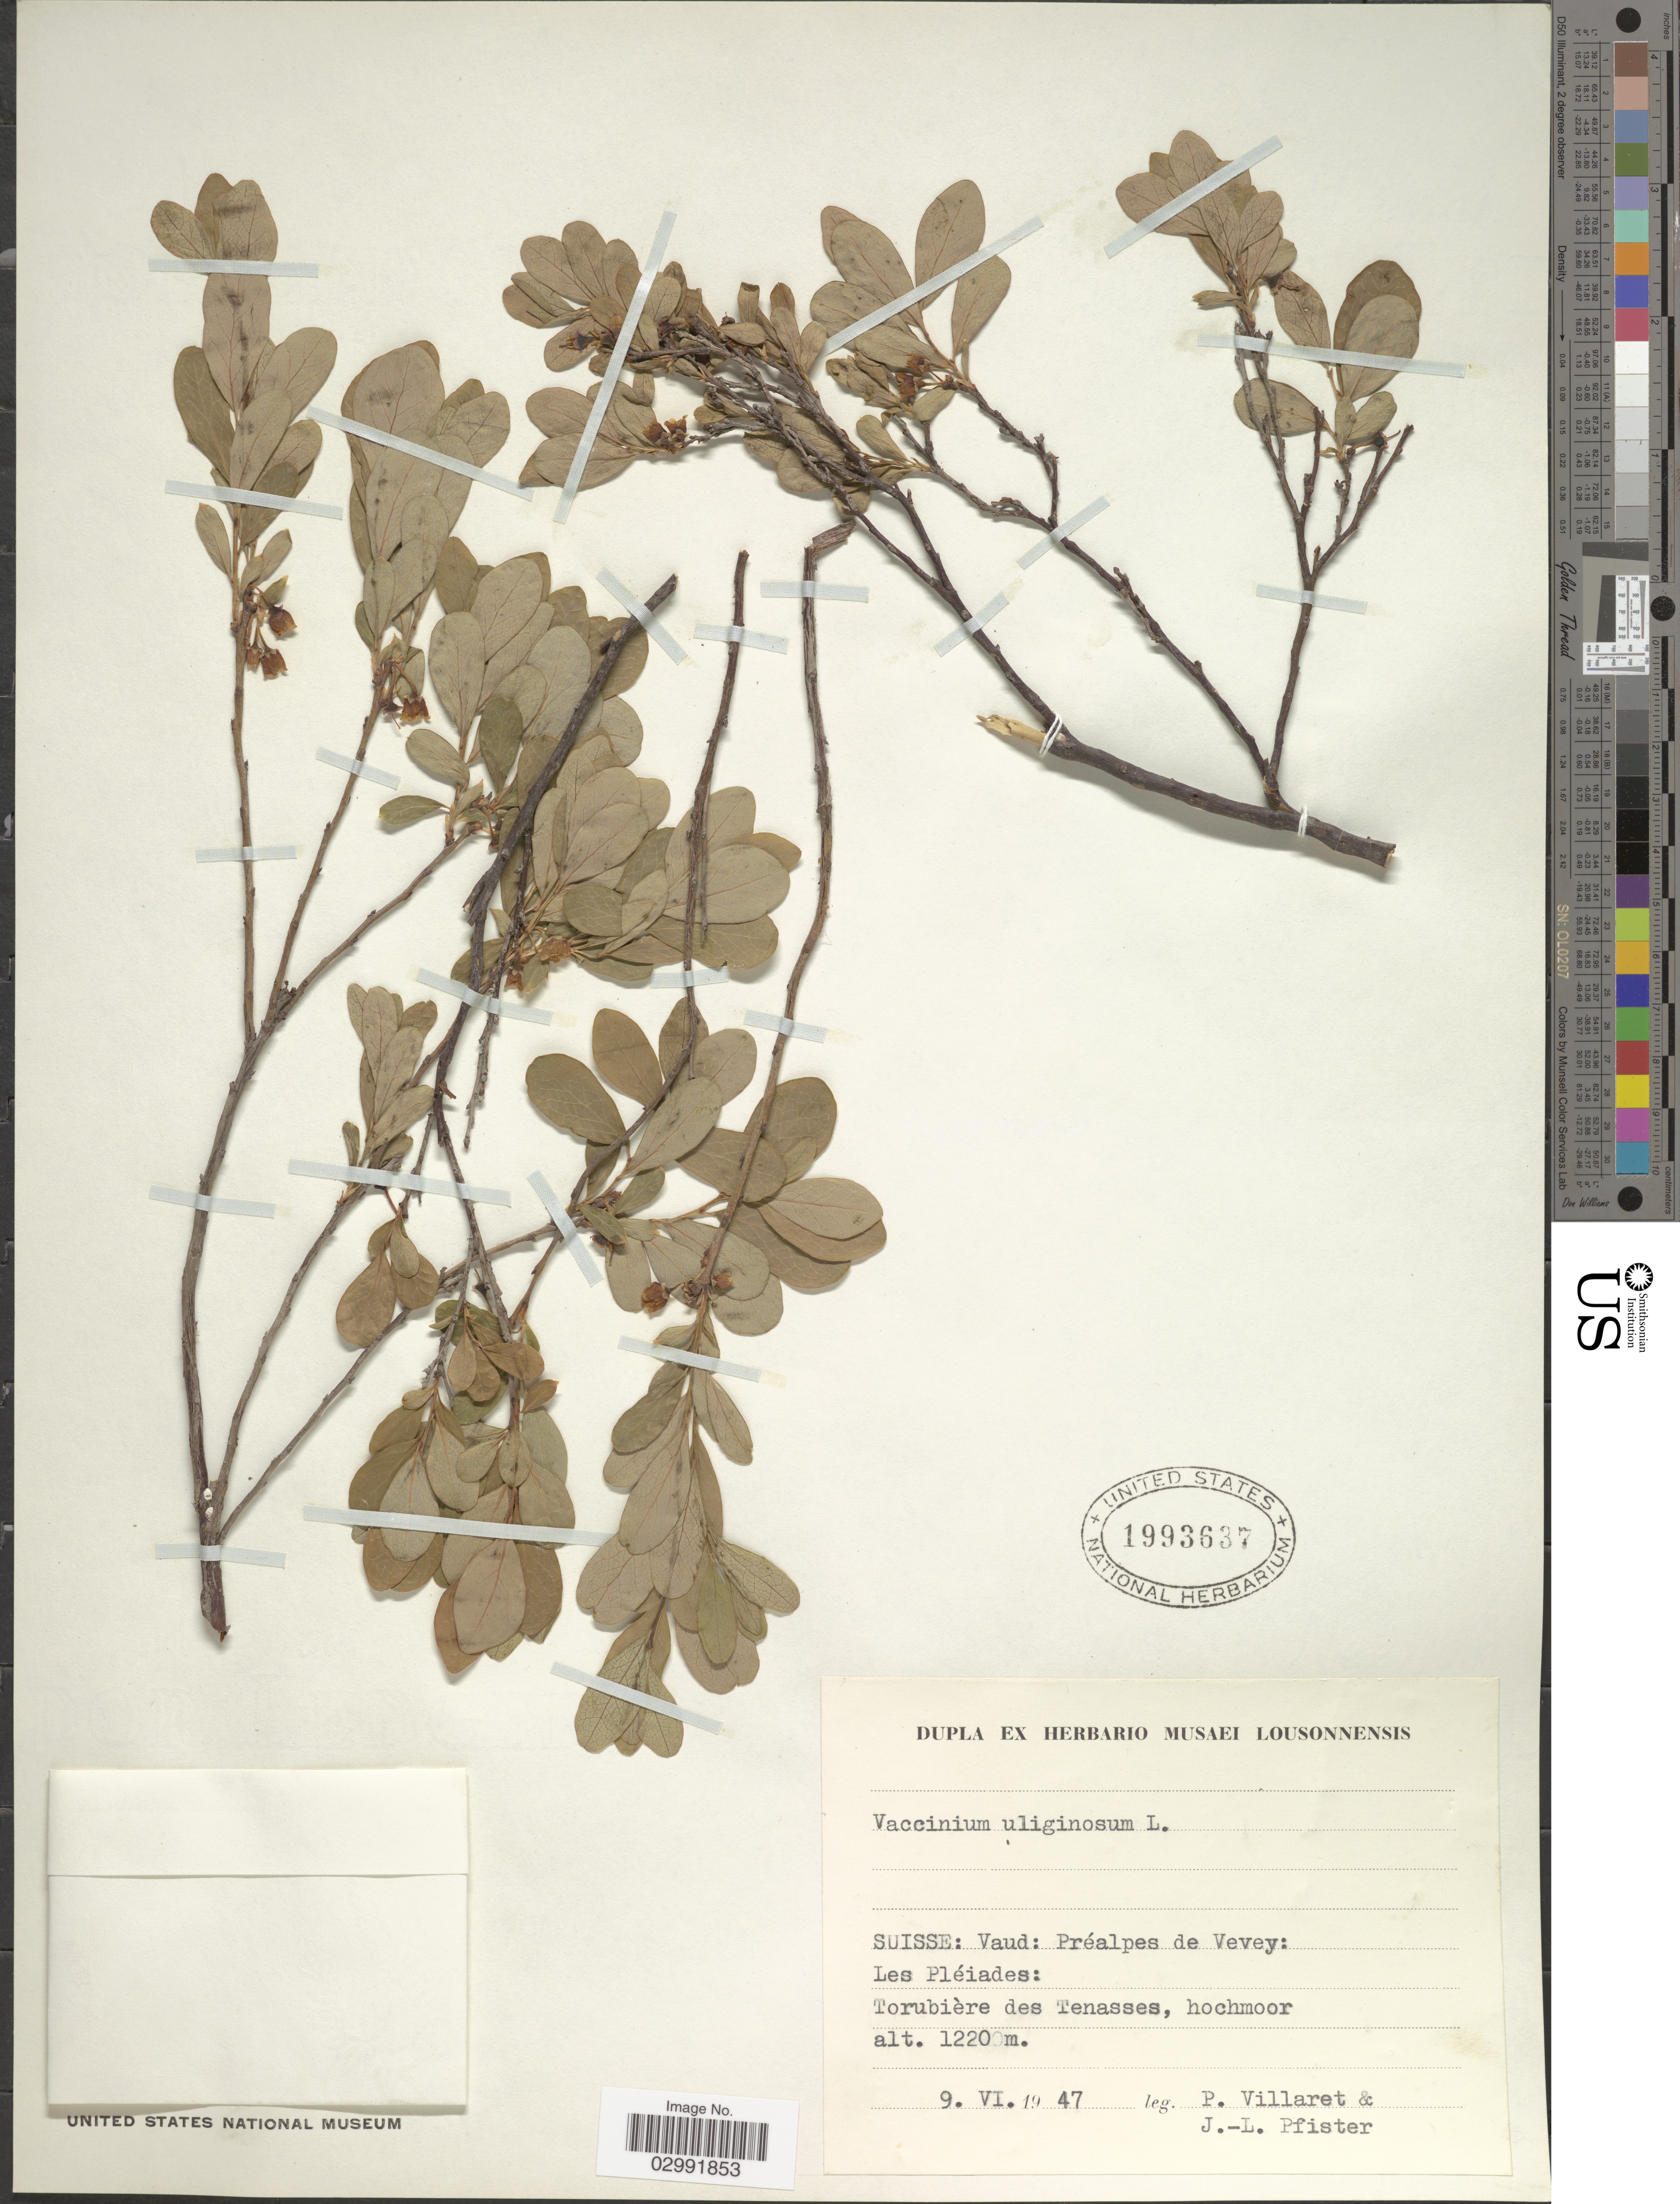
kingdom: Plantae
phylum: Tracheophyta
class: Magnoliopsida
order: Ericales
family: Ericaceae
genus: Vaccinium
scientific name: Vaccinium uliginosum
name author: L.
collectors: P. Villaret & J. Pfister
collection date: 1947-06-09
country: Switzerland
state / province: Vaud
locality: Suisse: Vaud: Préalpes de Vevey: Les Pléiades: Torubière des Tenasses.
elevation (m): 1220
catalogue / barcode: US 1993637